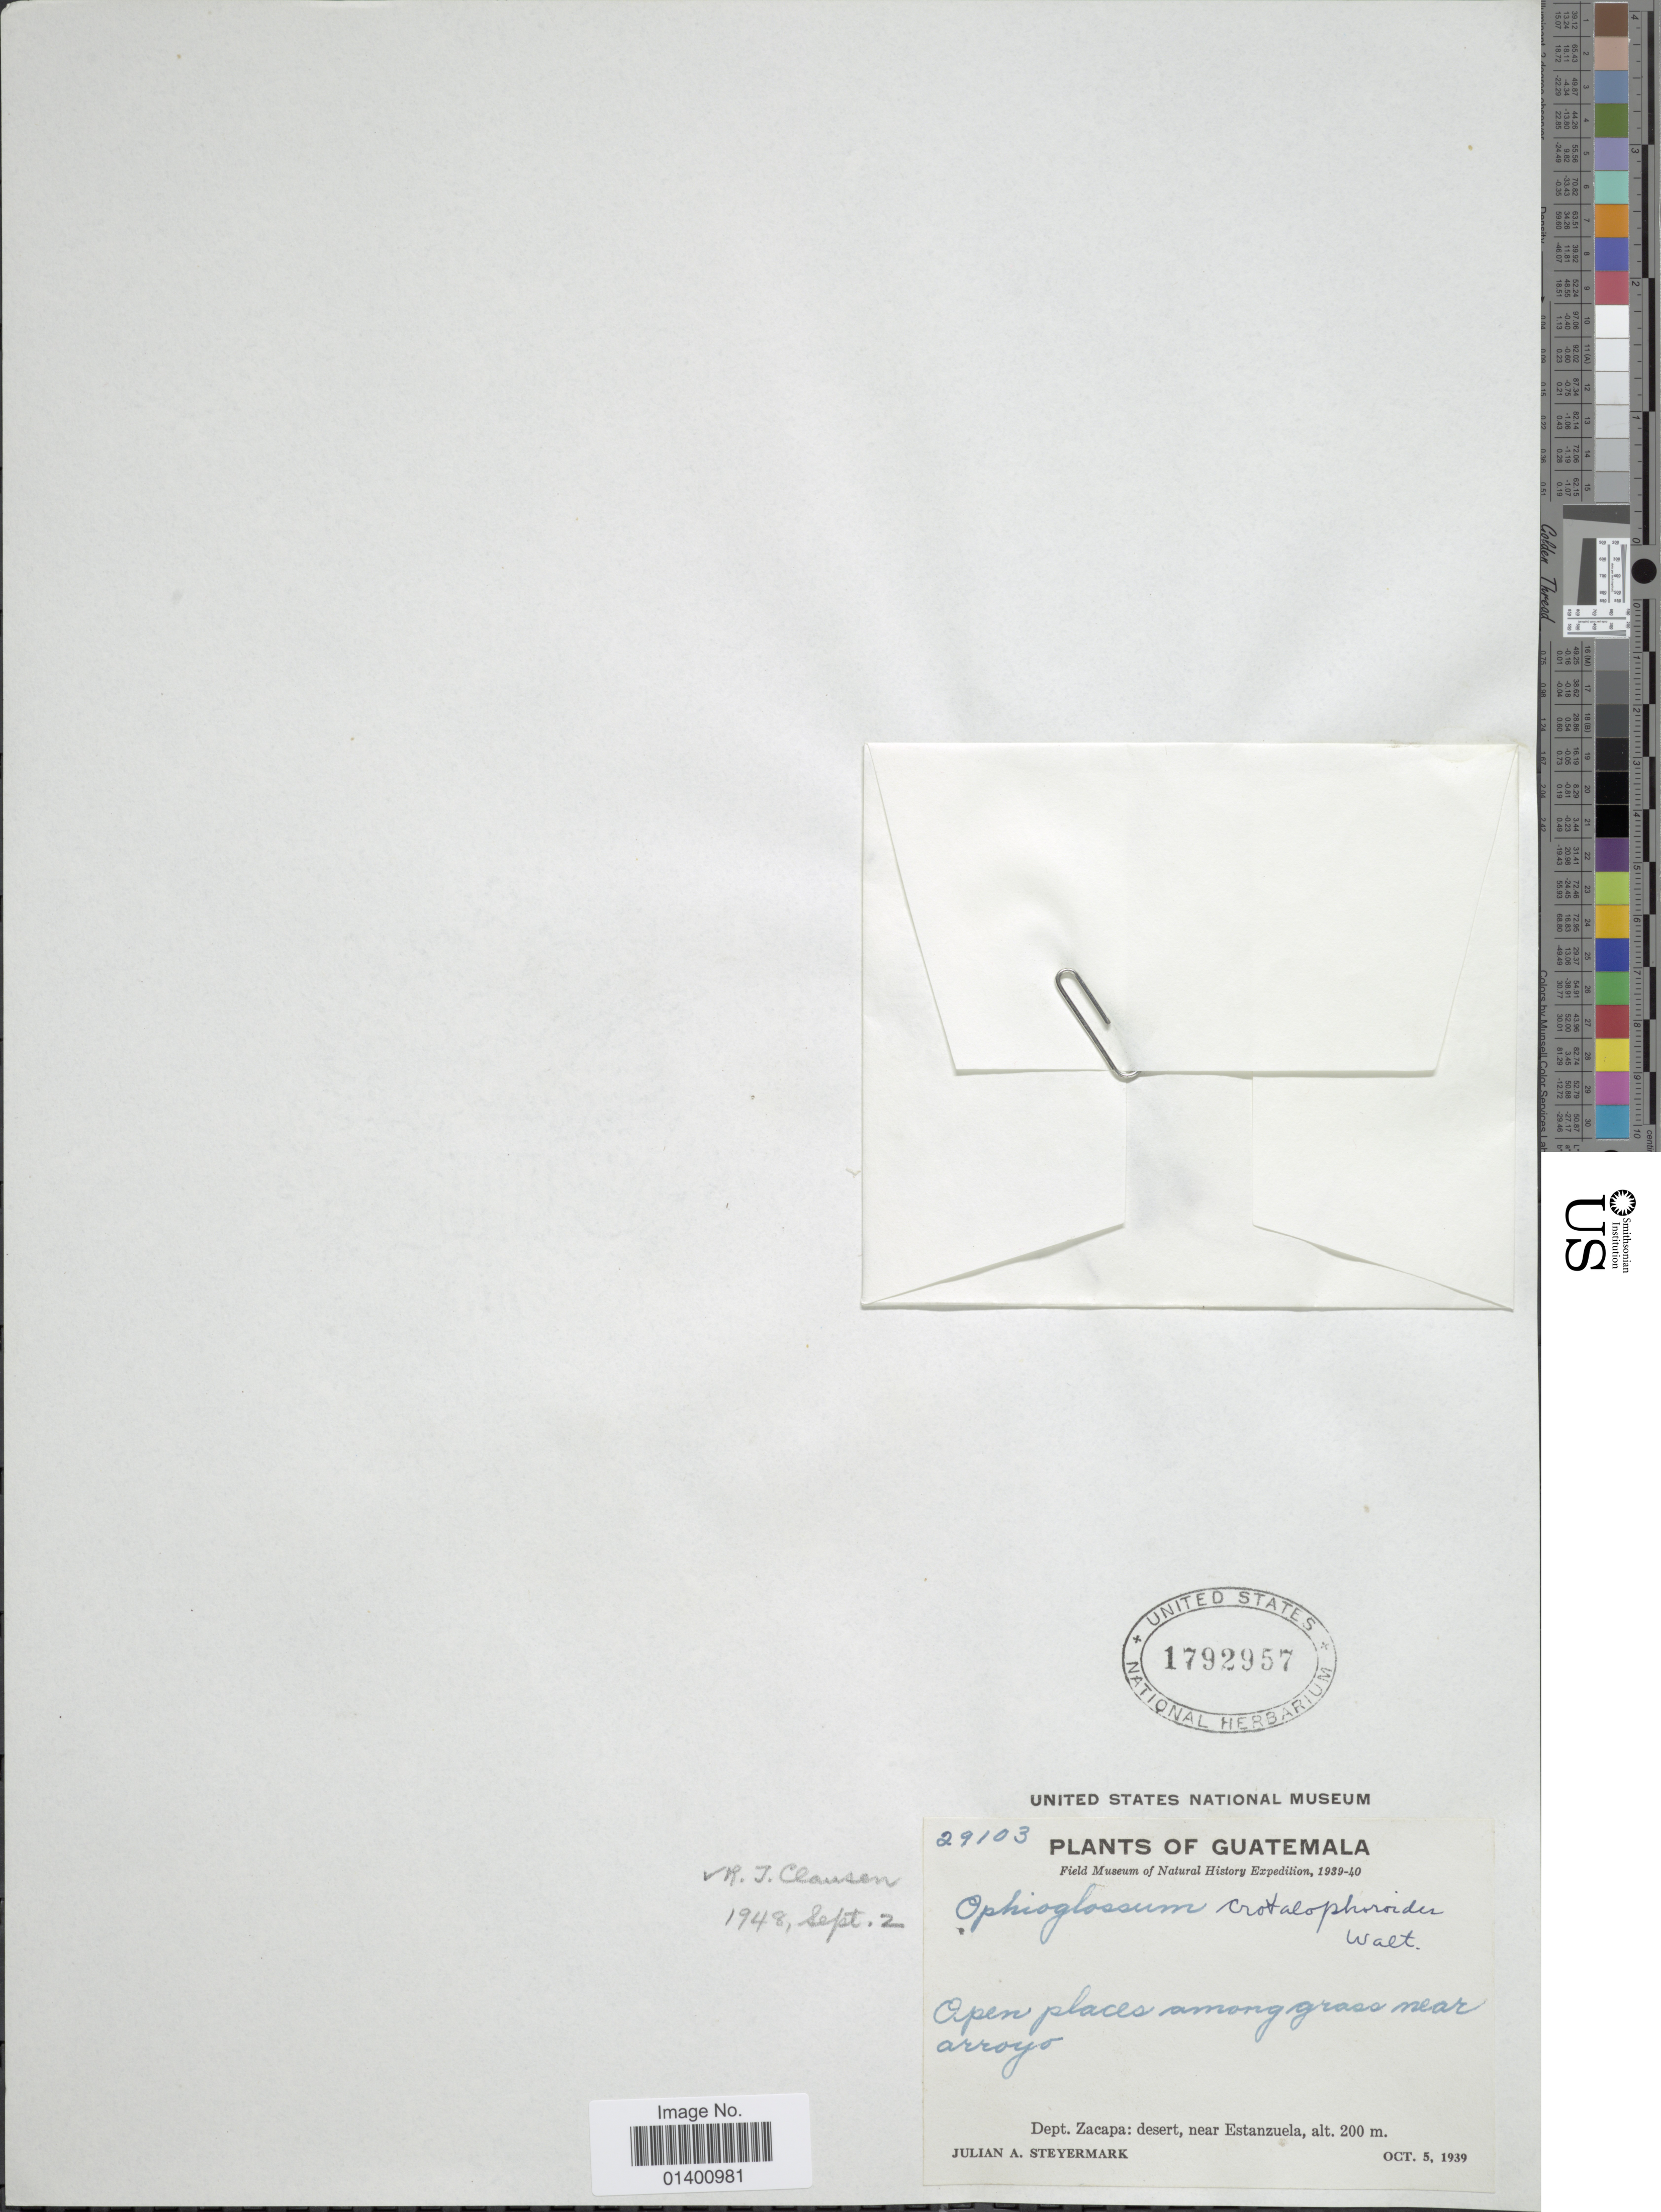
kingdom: Plantae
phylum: Tracheophyta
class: Polypodiopsida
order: Ophioglossales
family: Ophioglossaceae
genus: Ophioglossum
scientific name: Ophioglossum crotalophoroides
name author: Walter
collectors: J. Steyermark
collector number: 29103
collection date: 1939-10-05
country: Guatemala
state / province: Zacapa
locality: Near Estanzuela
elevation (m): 200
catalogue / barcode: US 1792957